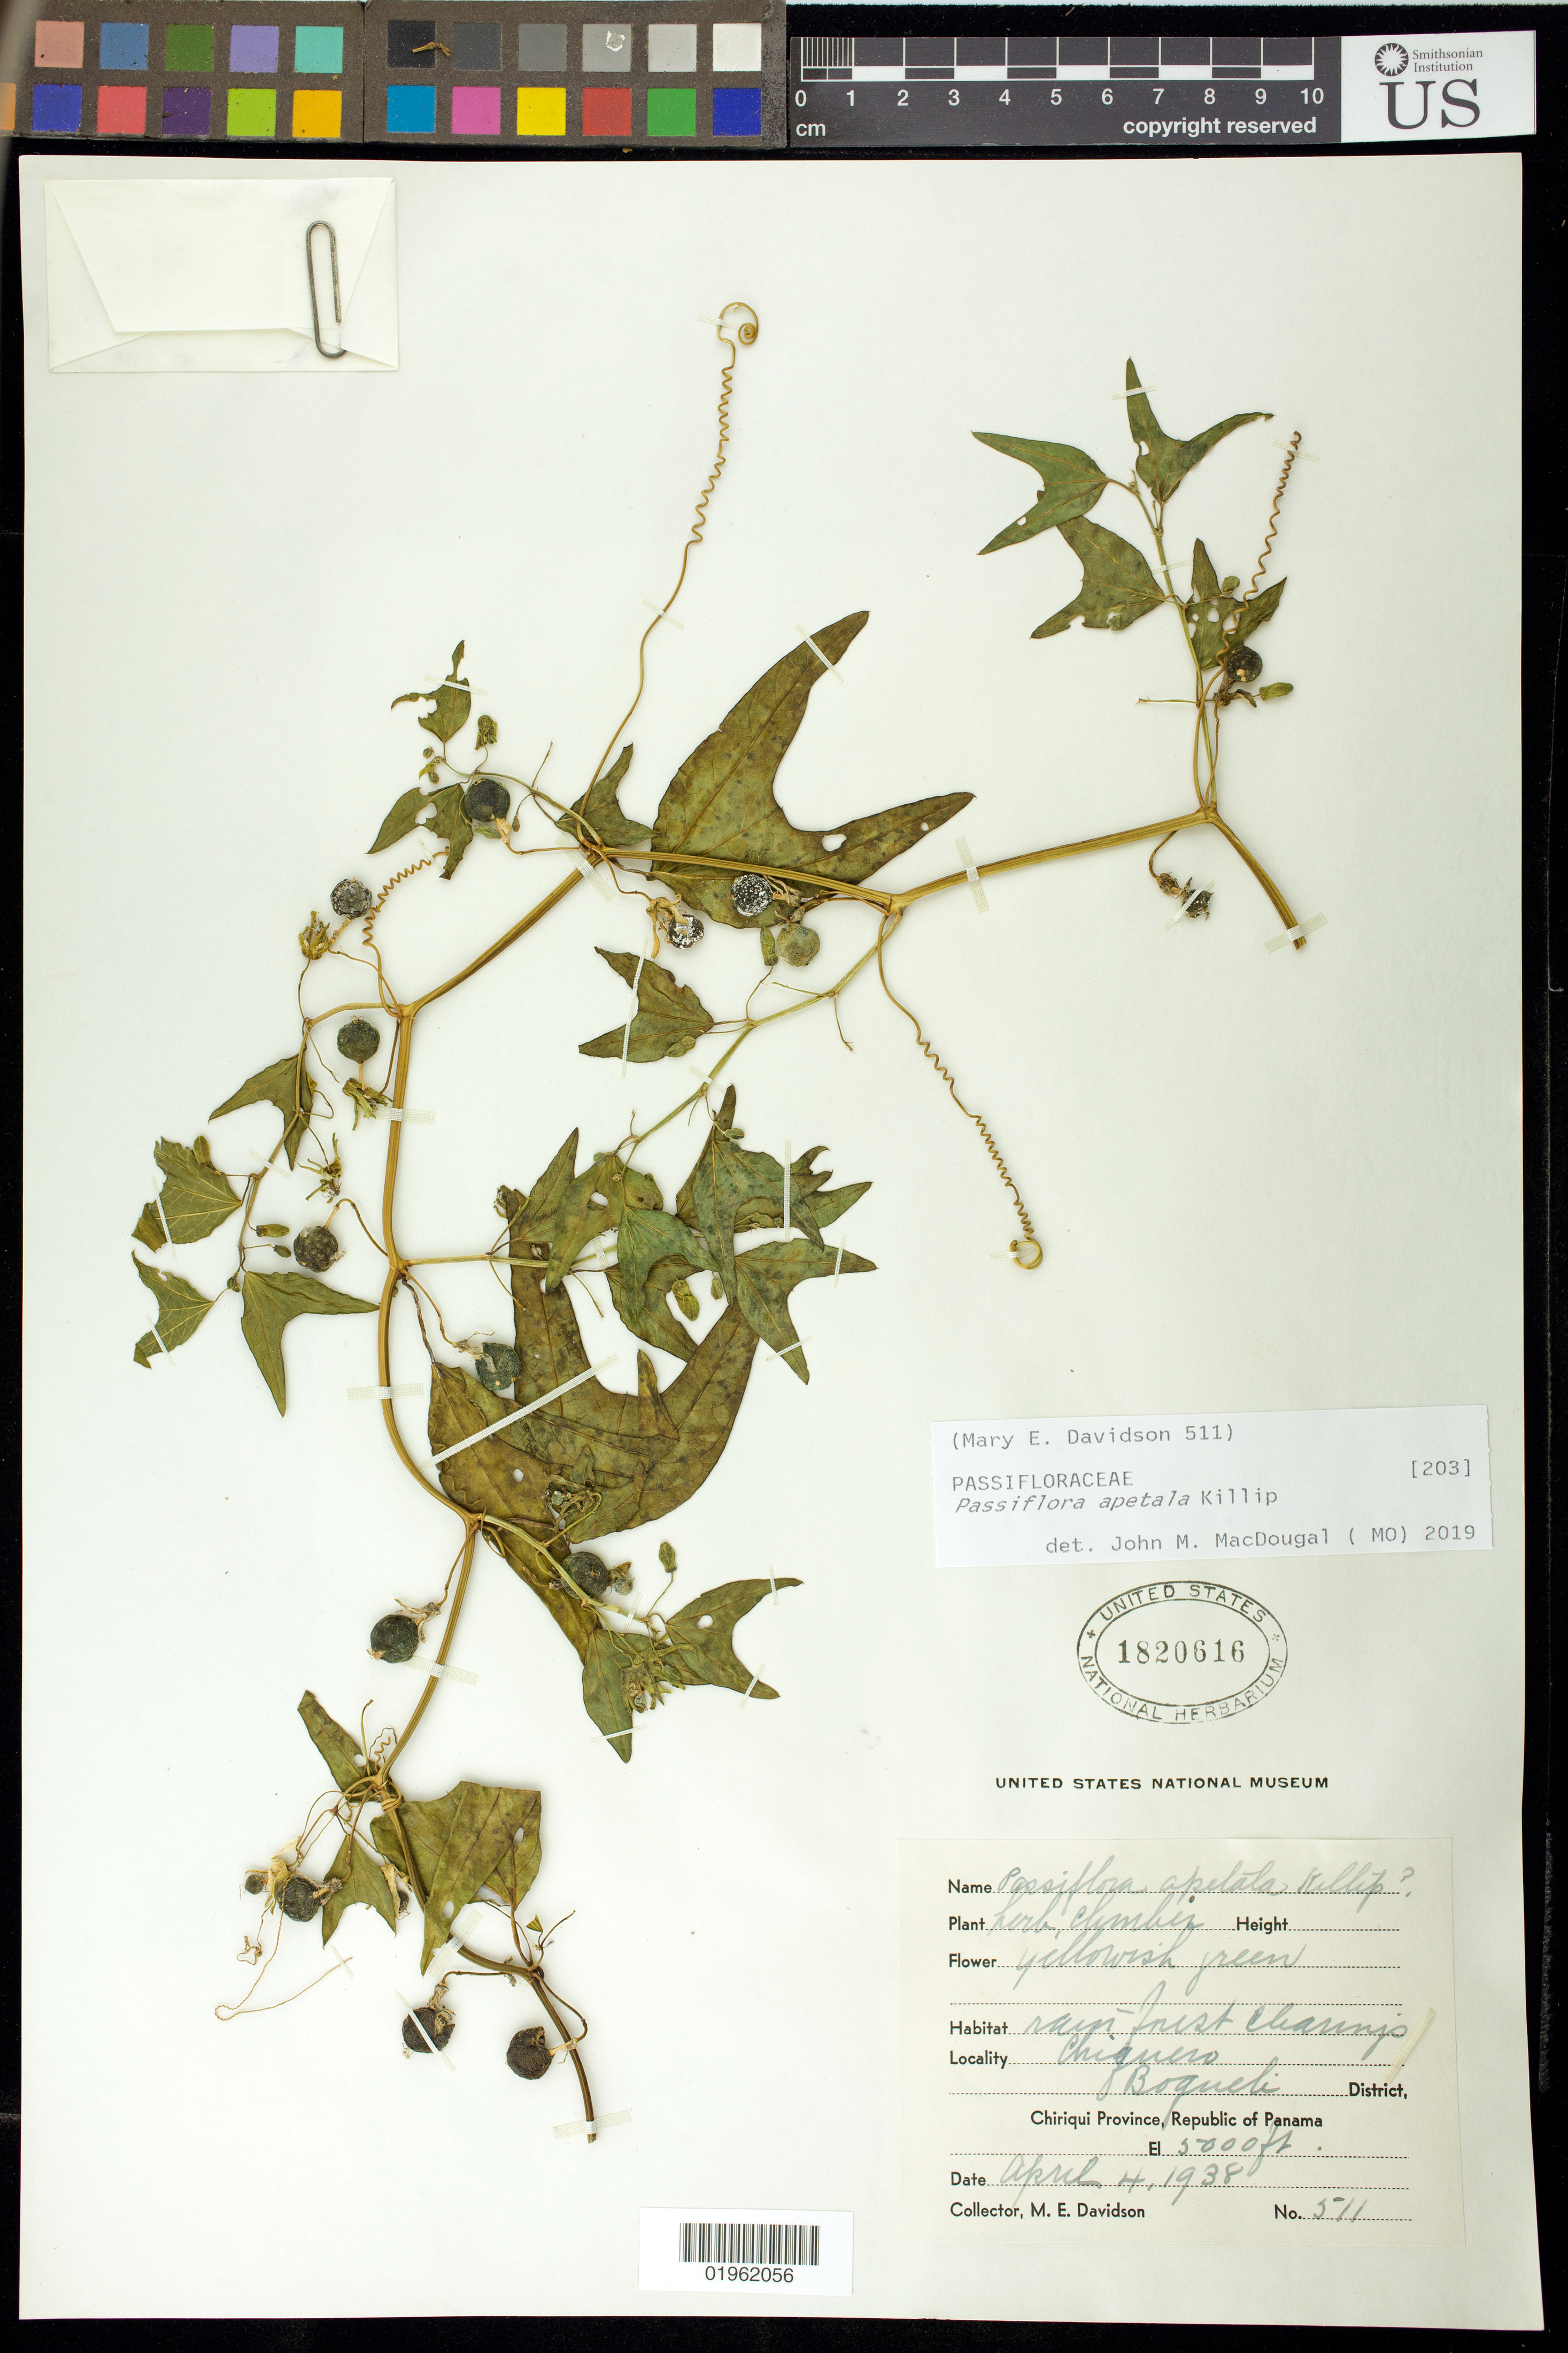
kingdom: Plantae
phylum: Tracheophyta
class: Magnoliopsida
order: Malpighiales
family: Passifloraceae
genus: Passiflora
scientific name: Passiflora apetala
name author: Killip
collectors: M. E. Davidson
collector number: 511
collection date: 1938-04-04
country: Panama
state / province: Chiriqui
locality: Chiqueso, Boquete District. Republic of Panama.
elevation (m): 1676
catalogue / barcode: US 1820616